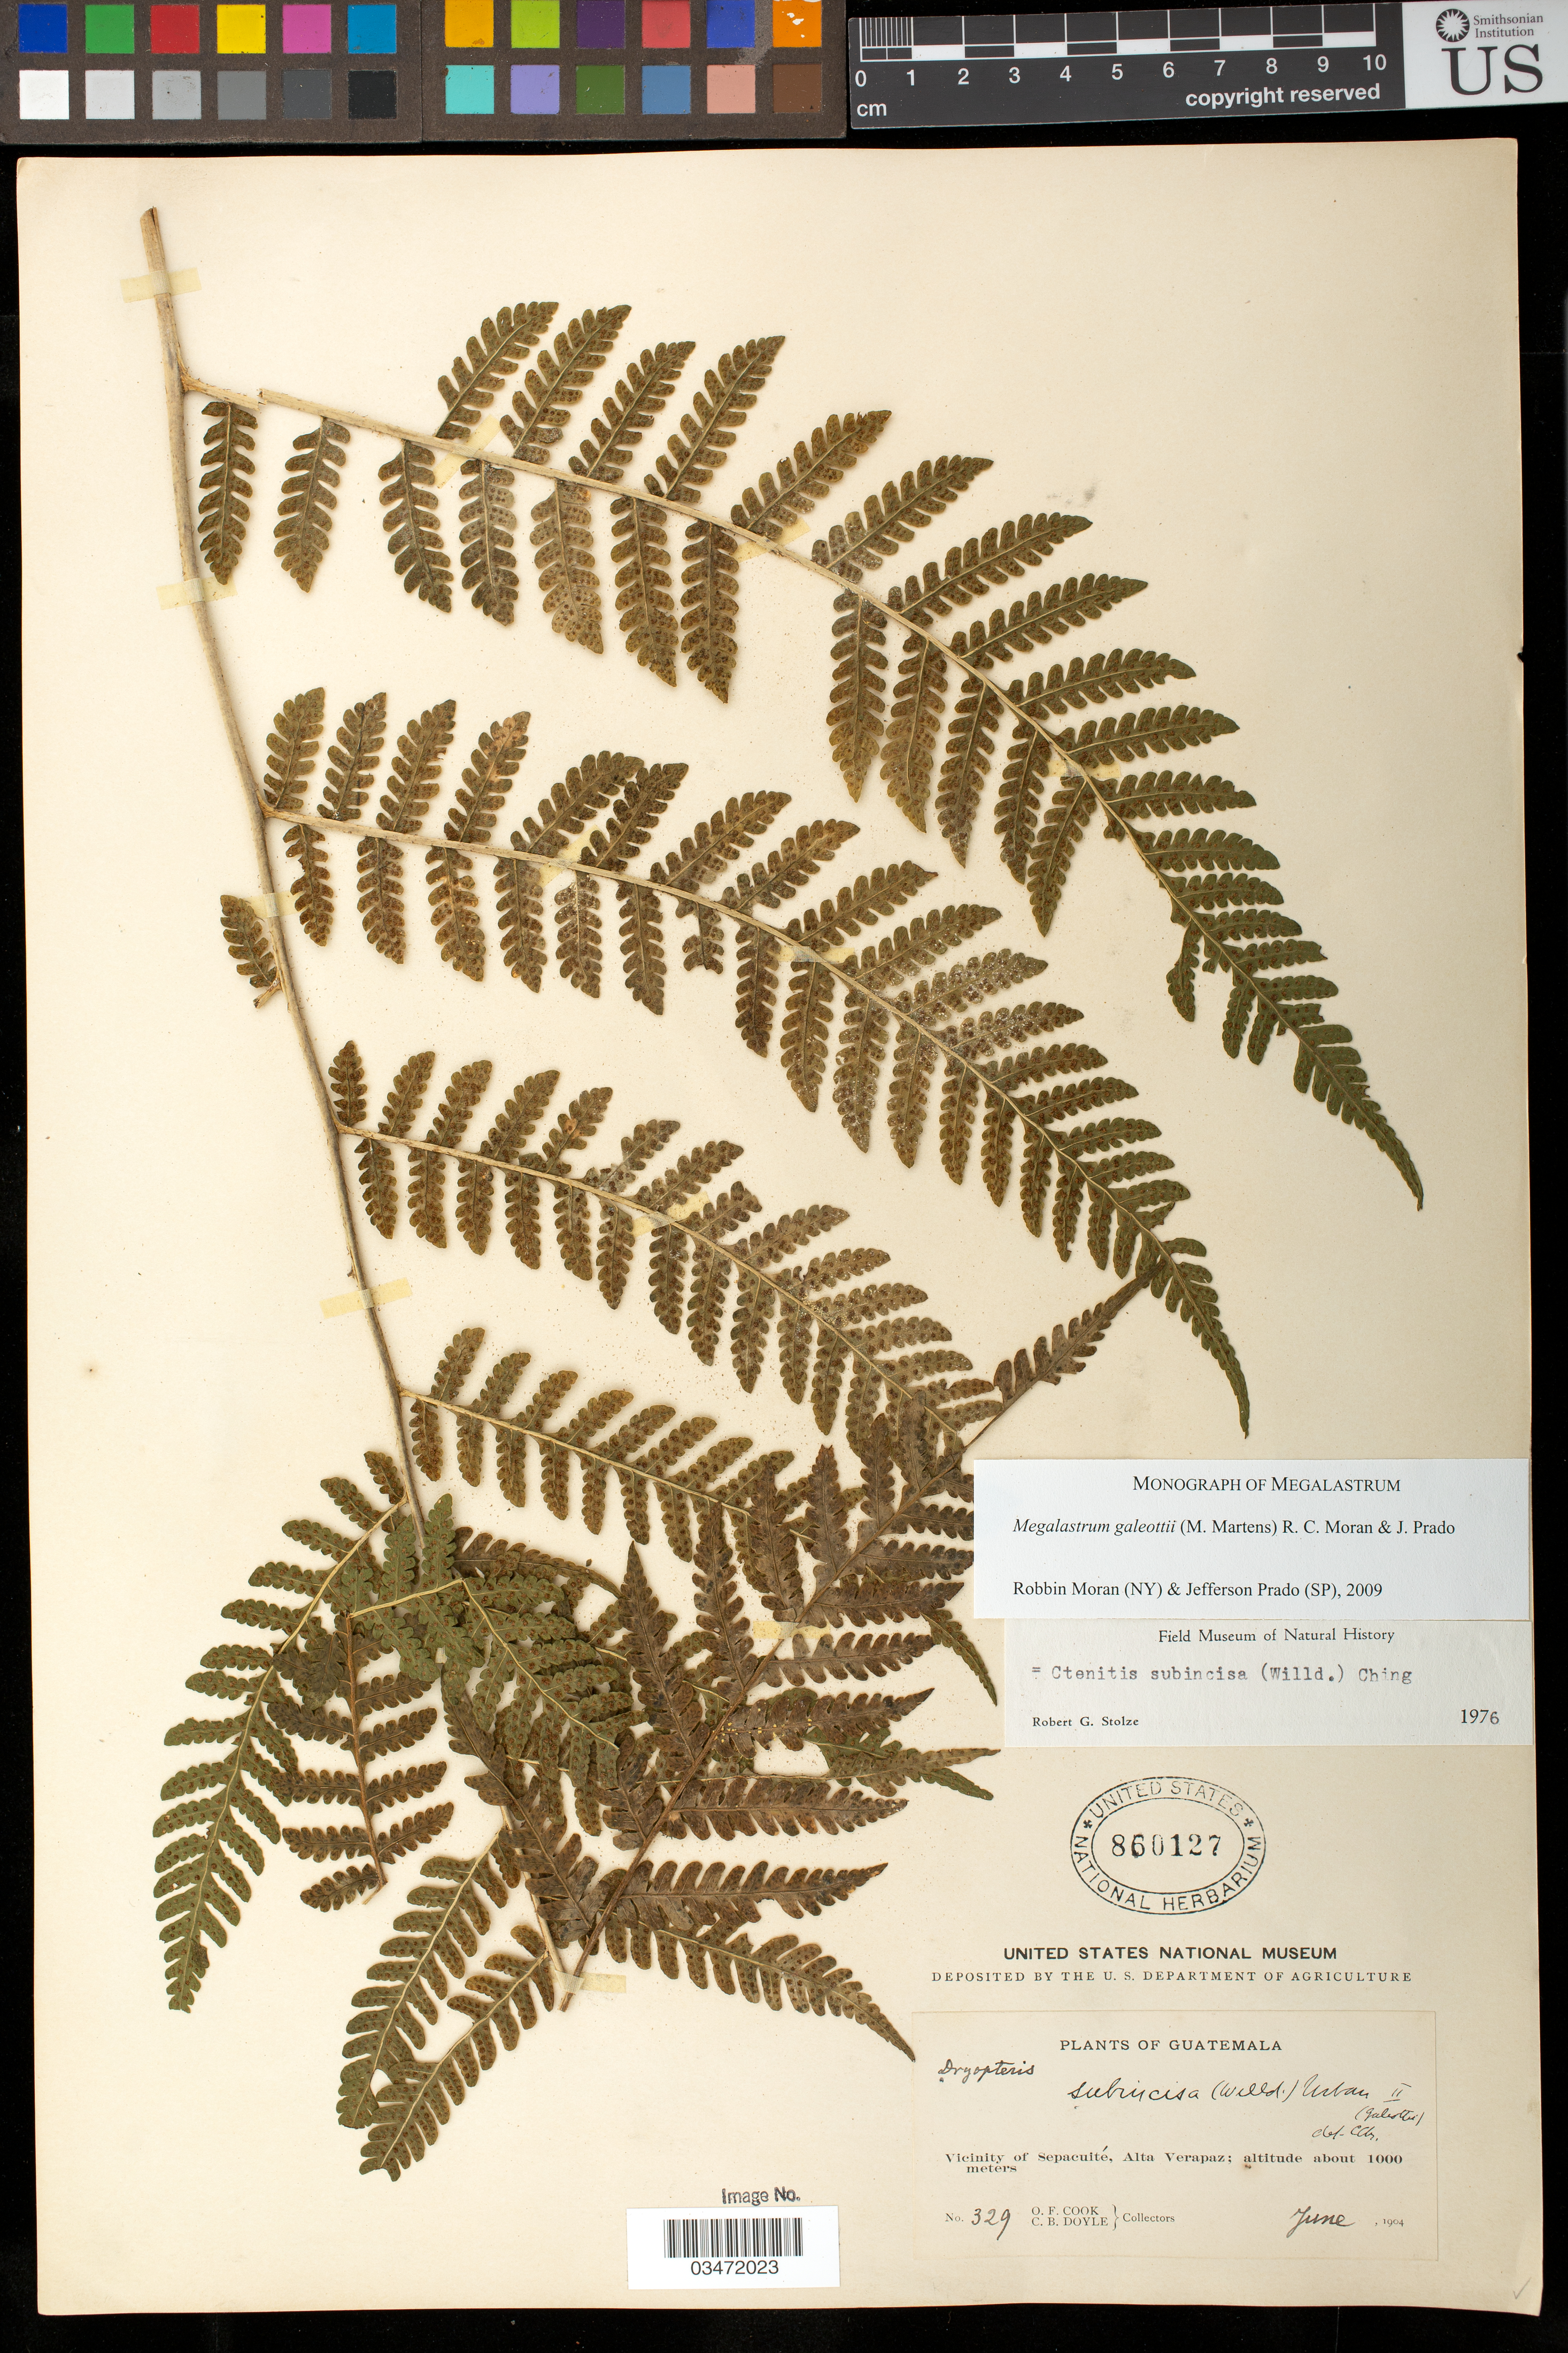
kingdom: Plantae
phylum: Tracheophyta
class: Polypodiopsida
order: Polypodiales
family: Dryopteridaceae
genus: Megalastrum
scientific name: Megalastrum galeottii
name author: (M. Martens) R.C. Moran & J. Prado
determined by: Moran, R. C.; Prado, J.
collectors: O. F. Cook & C. Doyle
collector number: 329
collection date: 1904-06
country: Guatemala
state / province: Alta Verapaz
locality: Sepaculté vicinity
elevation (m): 1000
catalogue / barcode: US 860127